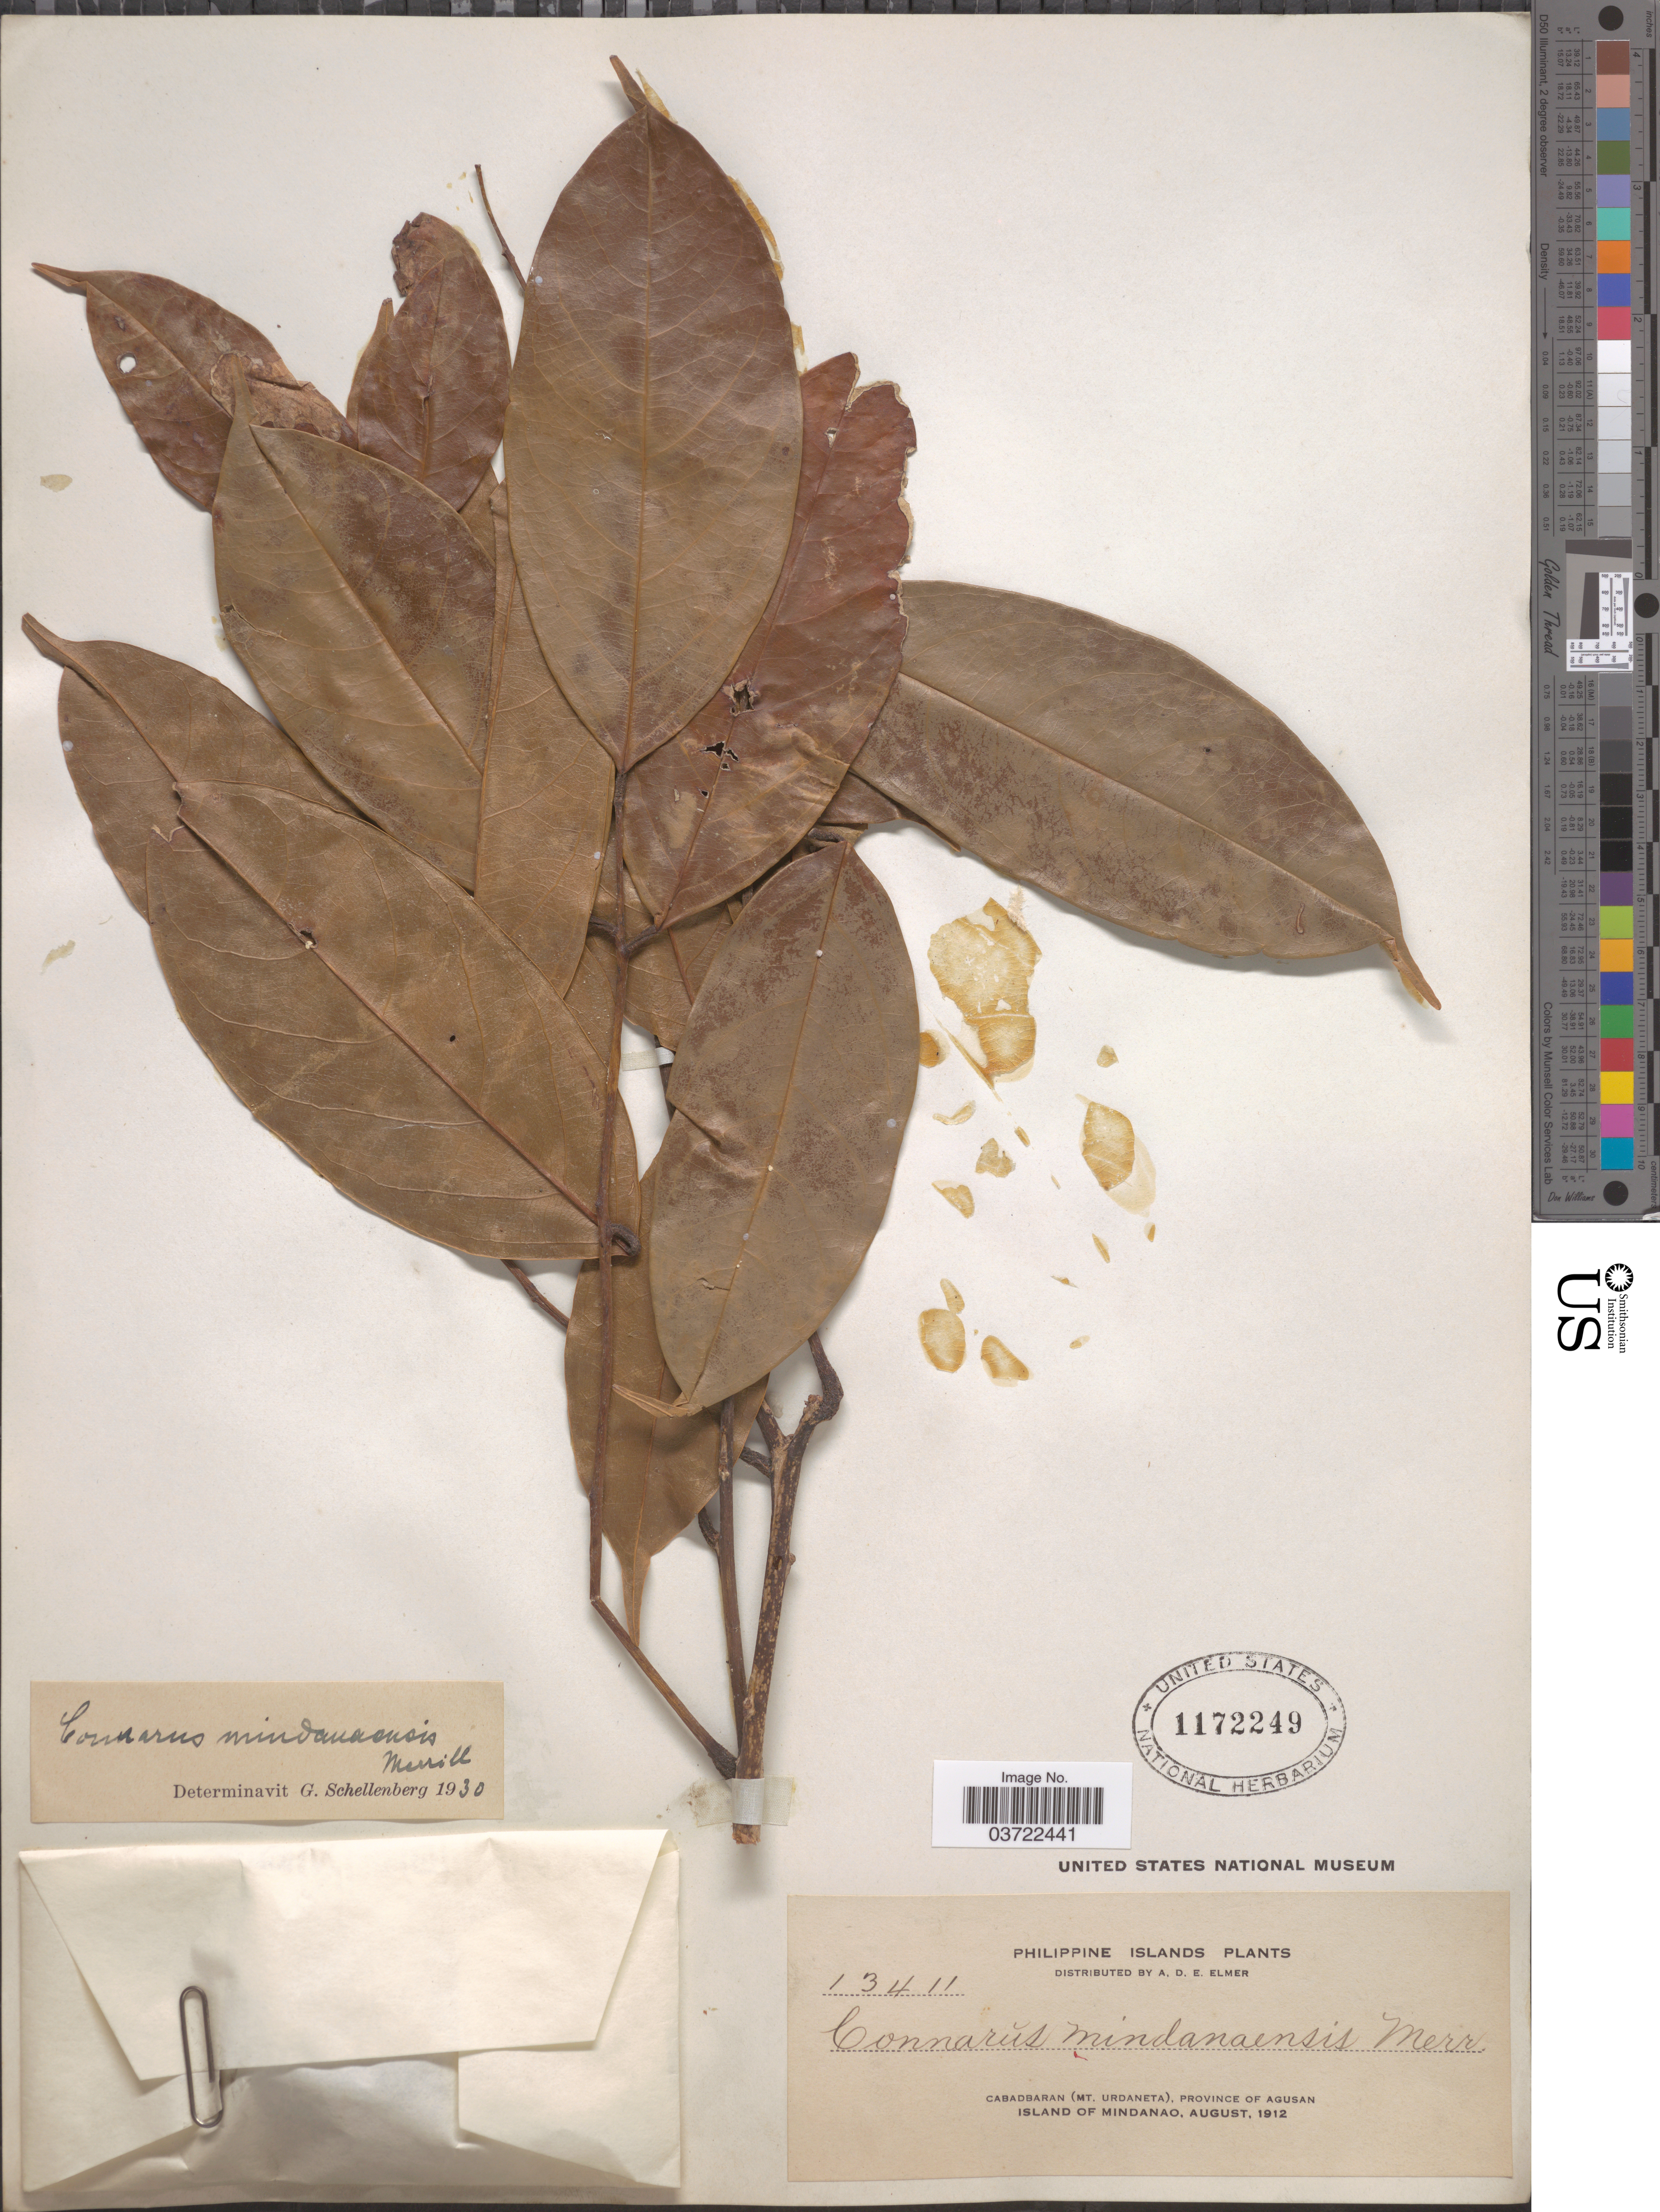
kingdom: Plantae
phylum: Tracheophyta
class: Magnoliopsida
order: Oxalidales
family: Connaraceae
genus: Connarus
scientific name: Connarus mindanaensis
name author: Merr.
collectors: A. D. E. Elmer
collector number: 13411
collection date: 1912-08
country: Philippines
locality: Philippine Islands. Cabadbaran (mt. Urdaneta), Province of Agusan. Island of Mindanao.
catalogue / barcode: US 1172249